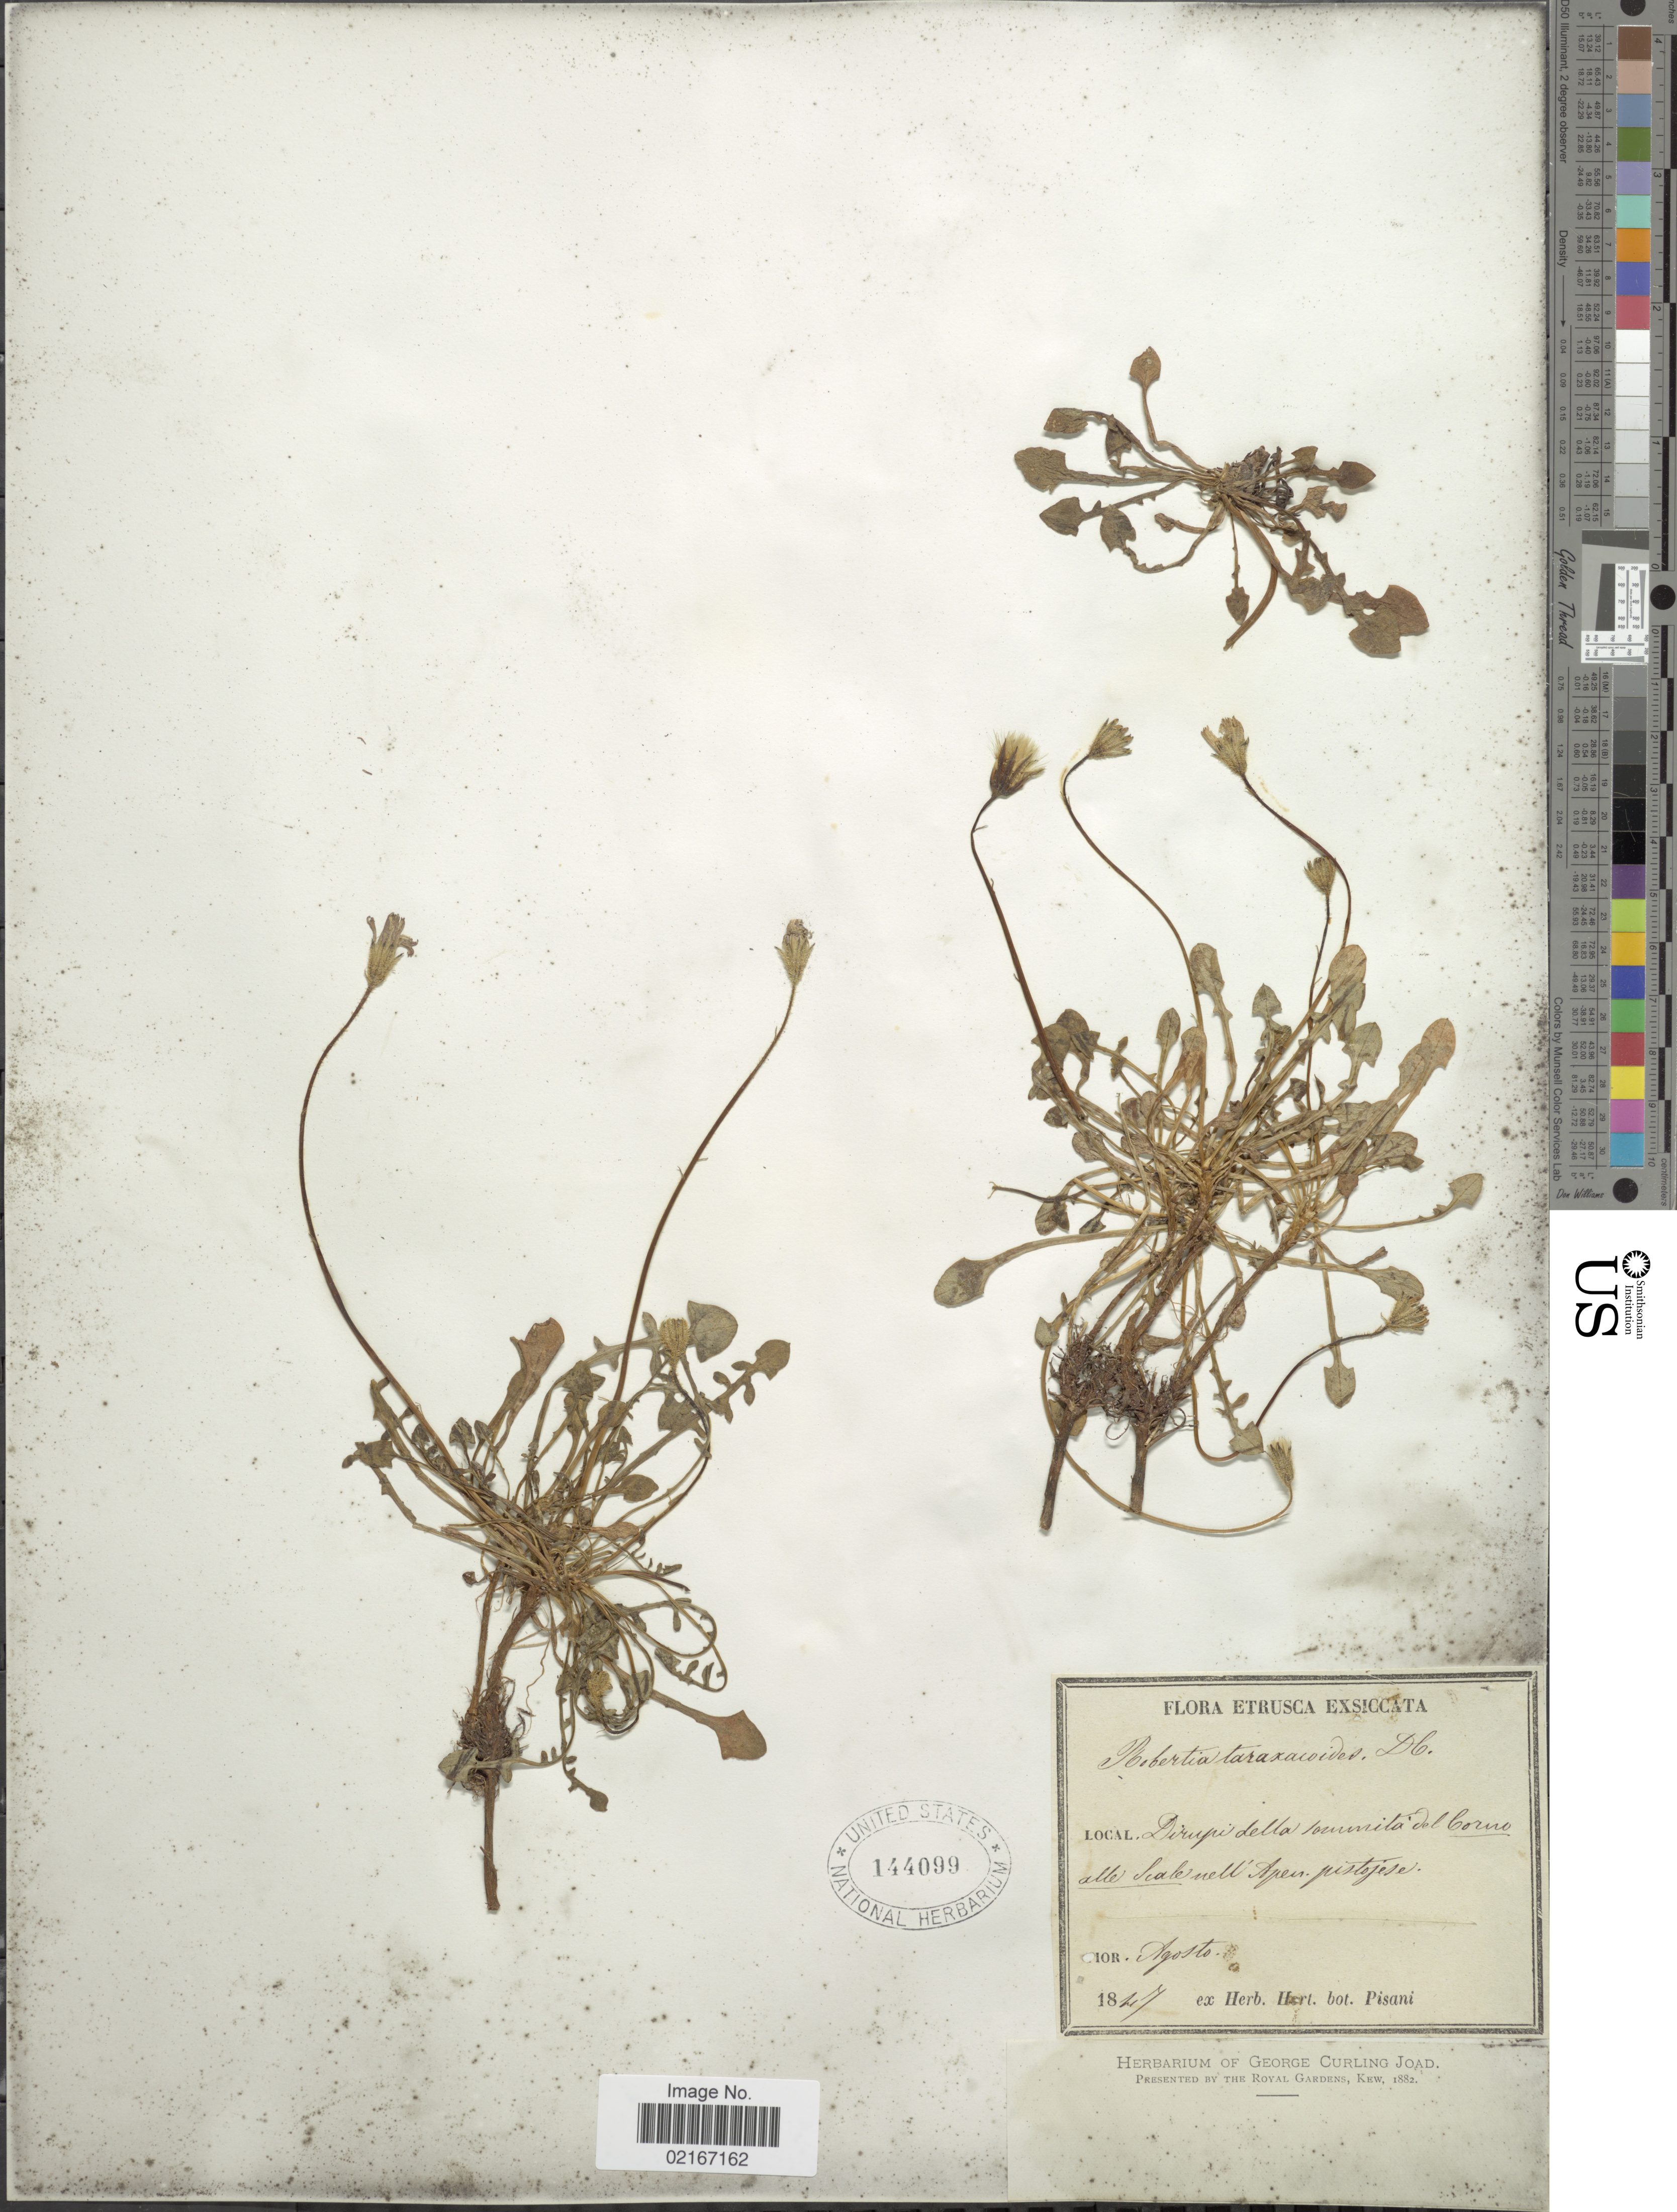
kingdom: Plantae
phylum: Tracheophyta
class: Magnoliopsida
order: Asterales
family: Asteraceae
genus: Hypochaeris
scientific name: Hypochaeris robertia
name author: (Sch. Bip.) Fiori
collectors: ex herb. Hort. Bot. Pisani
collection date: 1847-08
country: Italy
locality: Etrusca, Dirupe della tourmita del Corno alle scale nelli Aguen Pistoiese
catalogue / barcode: US 144099